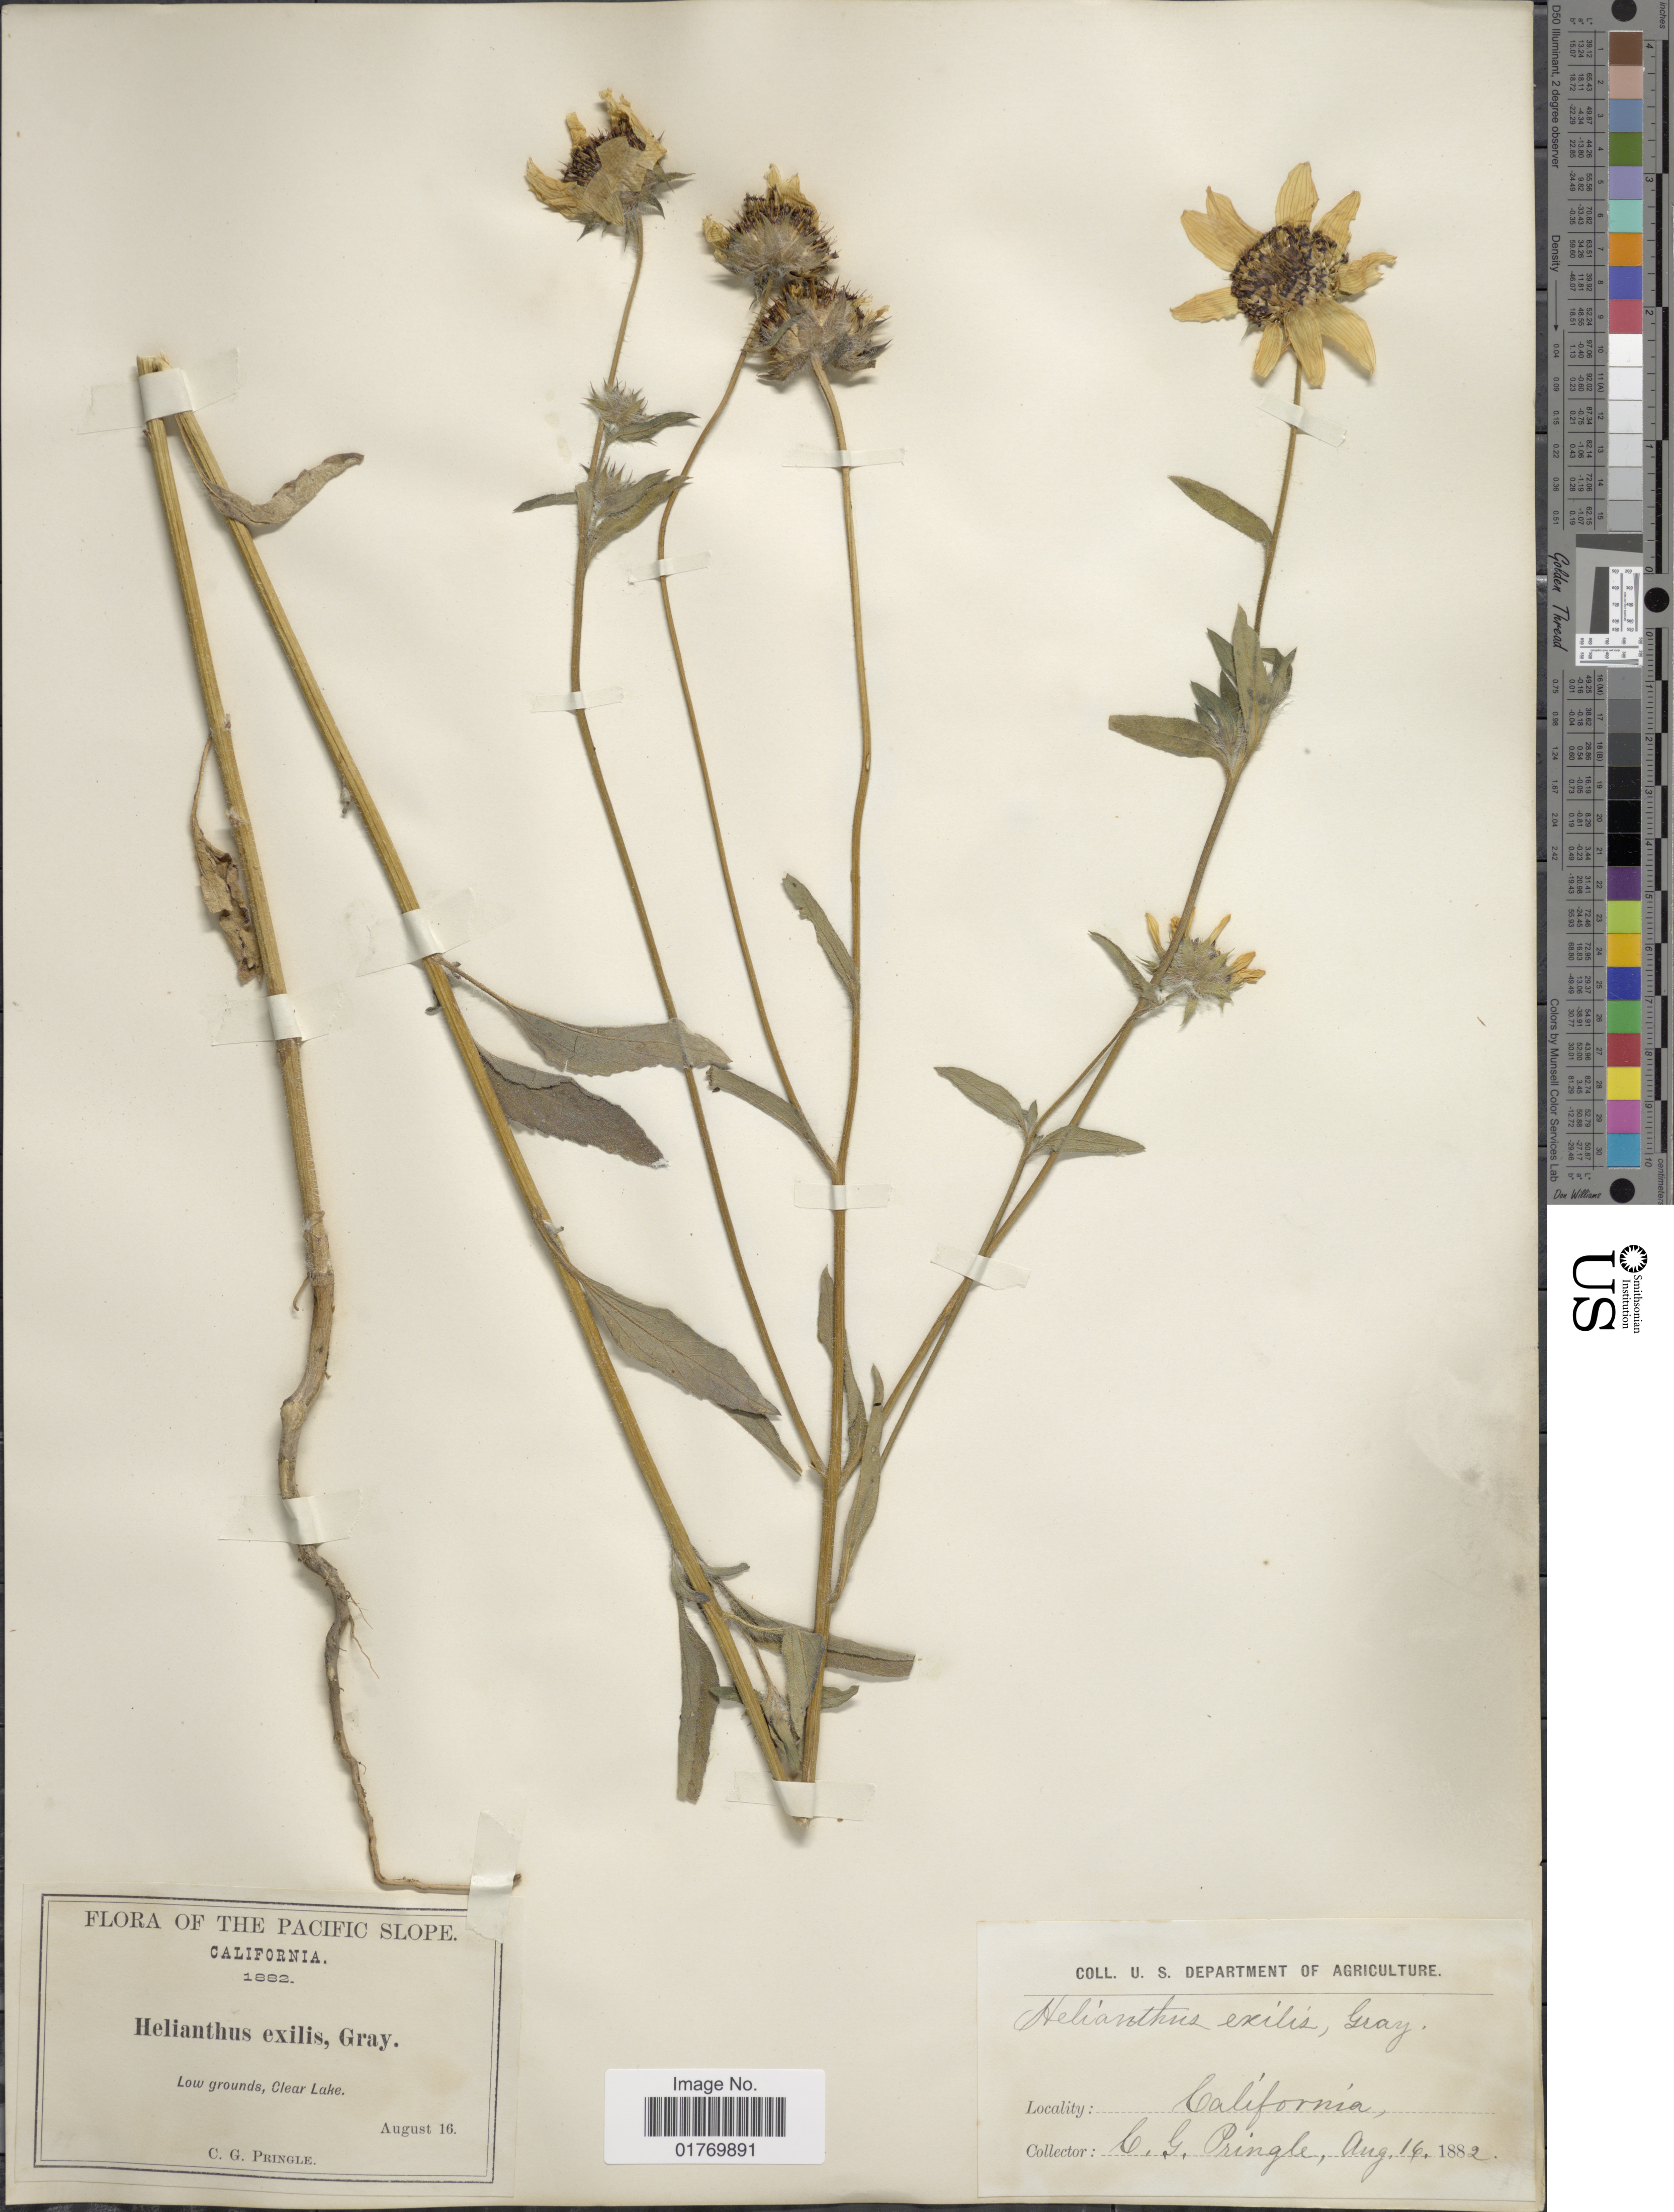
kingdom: Plantae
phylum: Tracheophyta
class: Magnoliopsida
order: Asterales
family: Asteraceae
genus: Helianthus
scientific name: Helianthus bolanderi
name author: A. Gray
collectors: C. G. Pringle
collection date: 1882-08-16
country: United States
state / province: California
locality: The Pacific Slope, Low grounds, Clear Lake